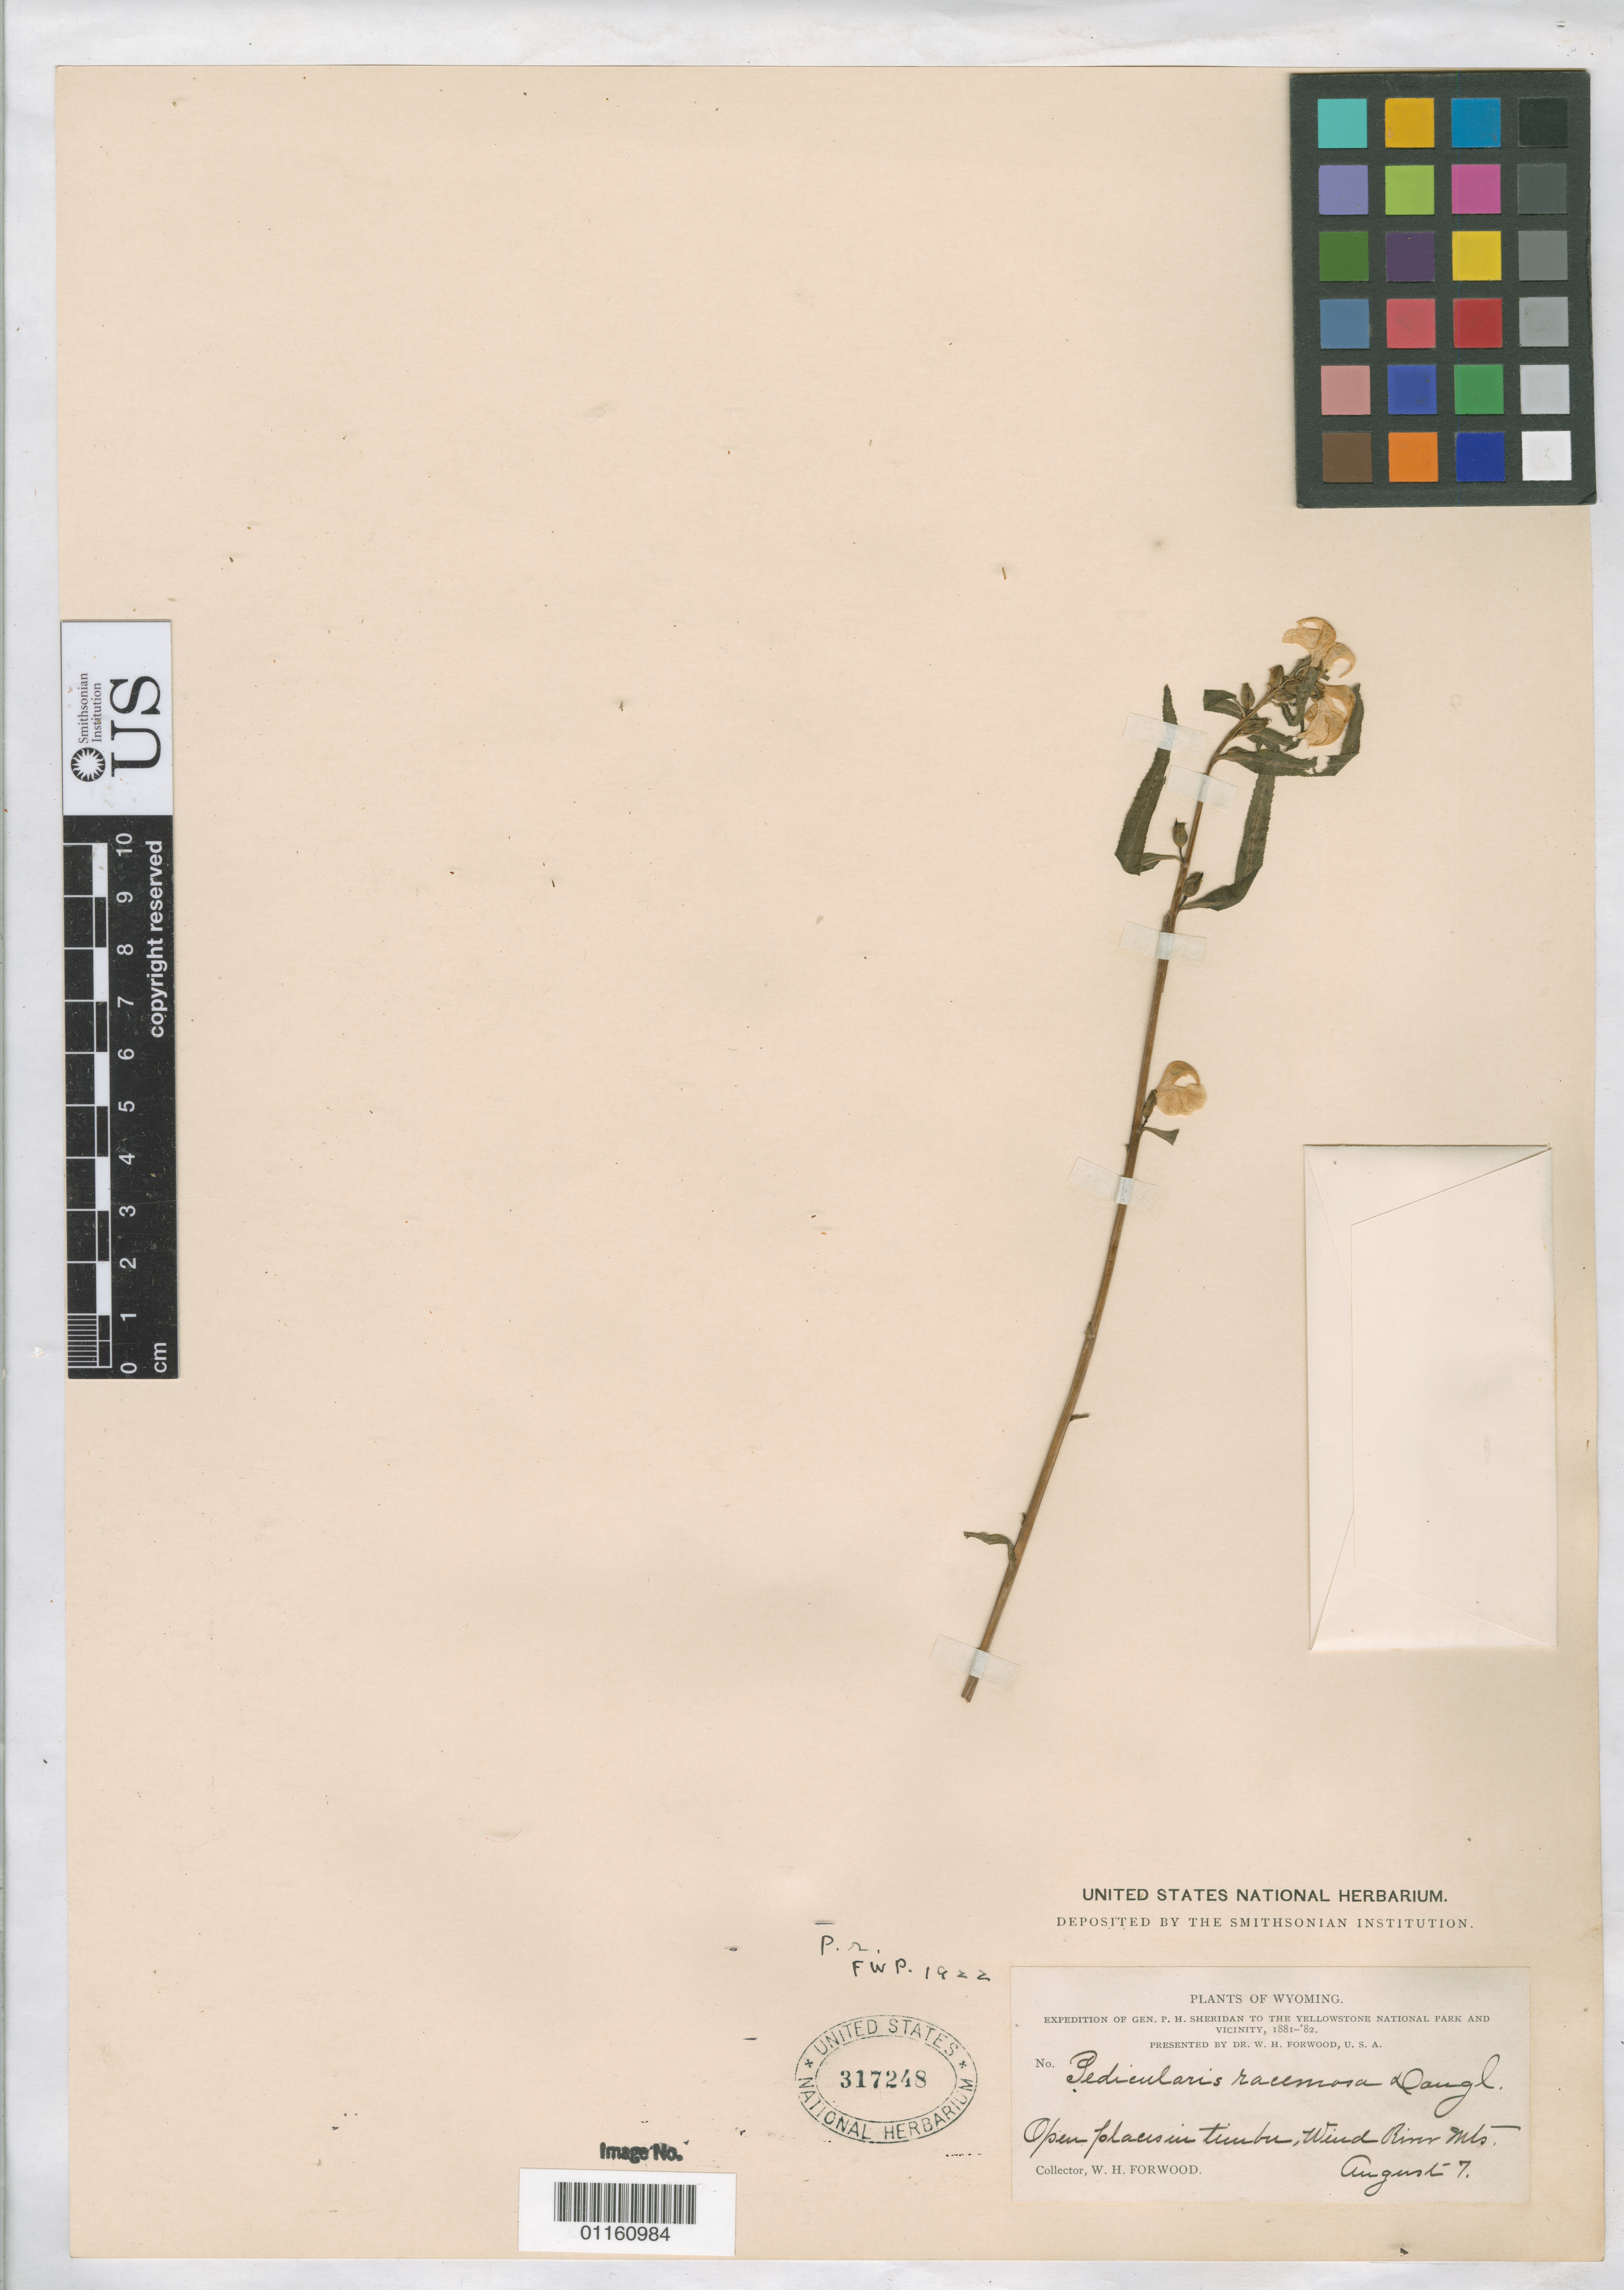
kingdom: Plantae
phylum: Tracheophyta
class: Magnoliopsida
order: Lamiales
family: Orobanchaceae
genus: Pedicularis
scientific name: Pedicularis racemosa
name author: Douglas ex Benth.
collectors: W. Forwood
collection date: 1881-08-07 or 1882-08-07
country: United States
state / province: Wyoming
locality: Wind River Mountains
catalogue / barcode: US 317248